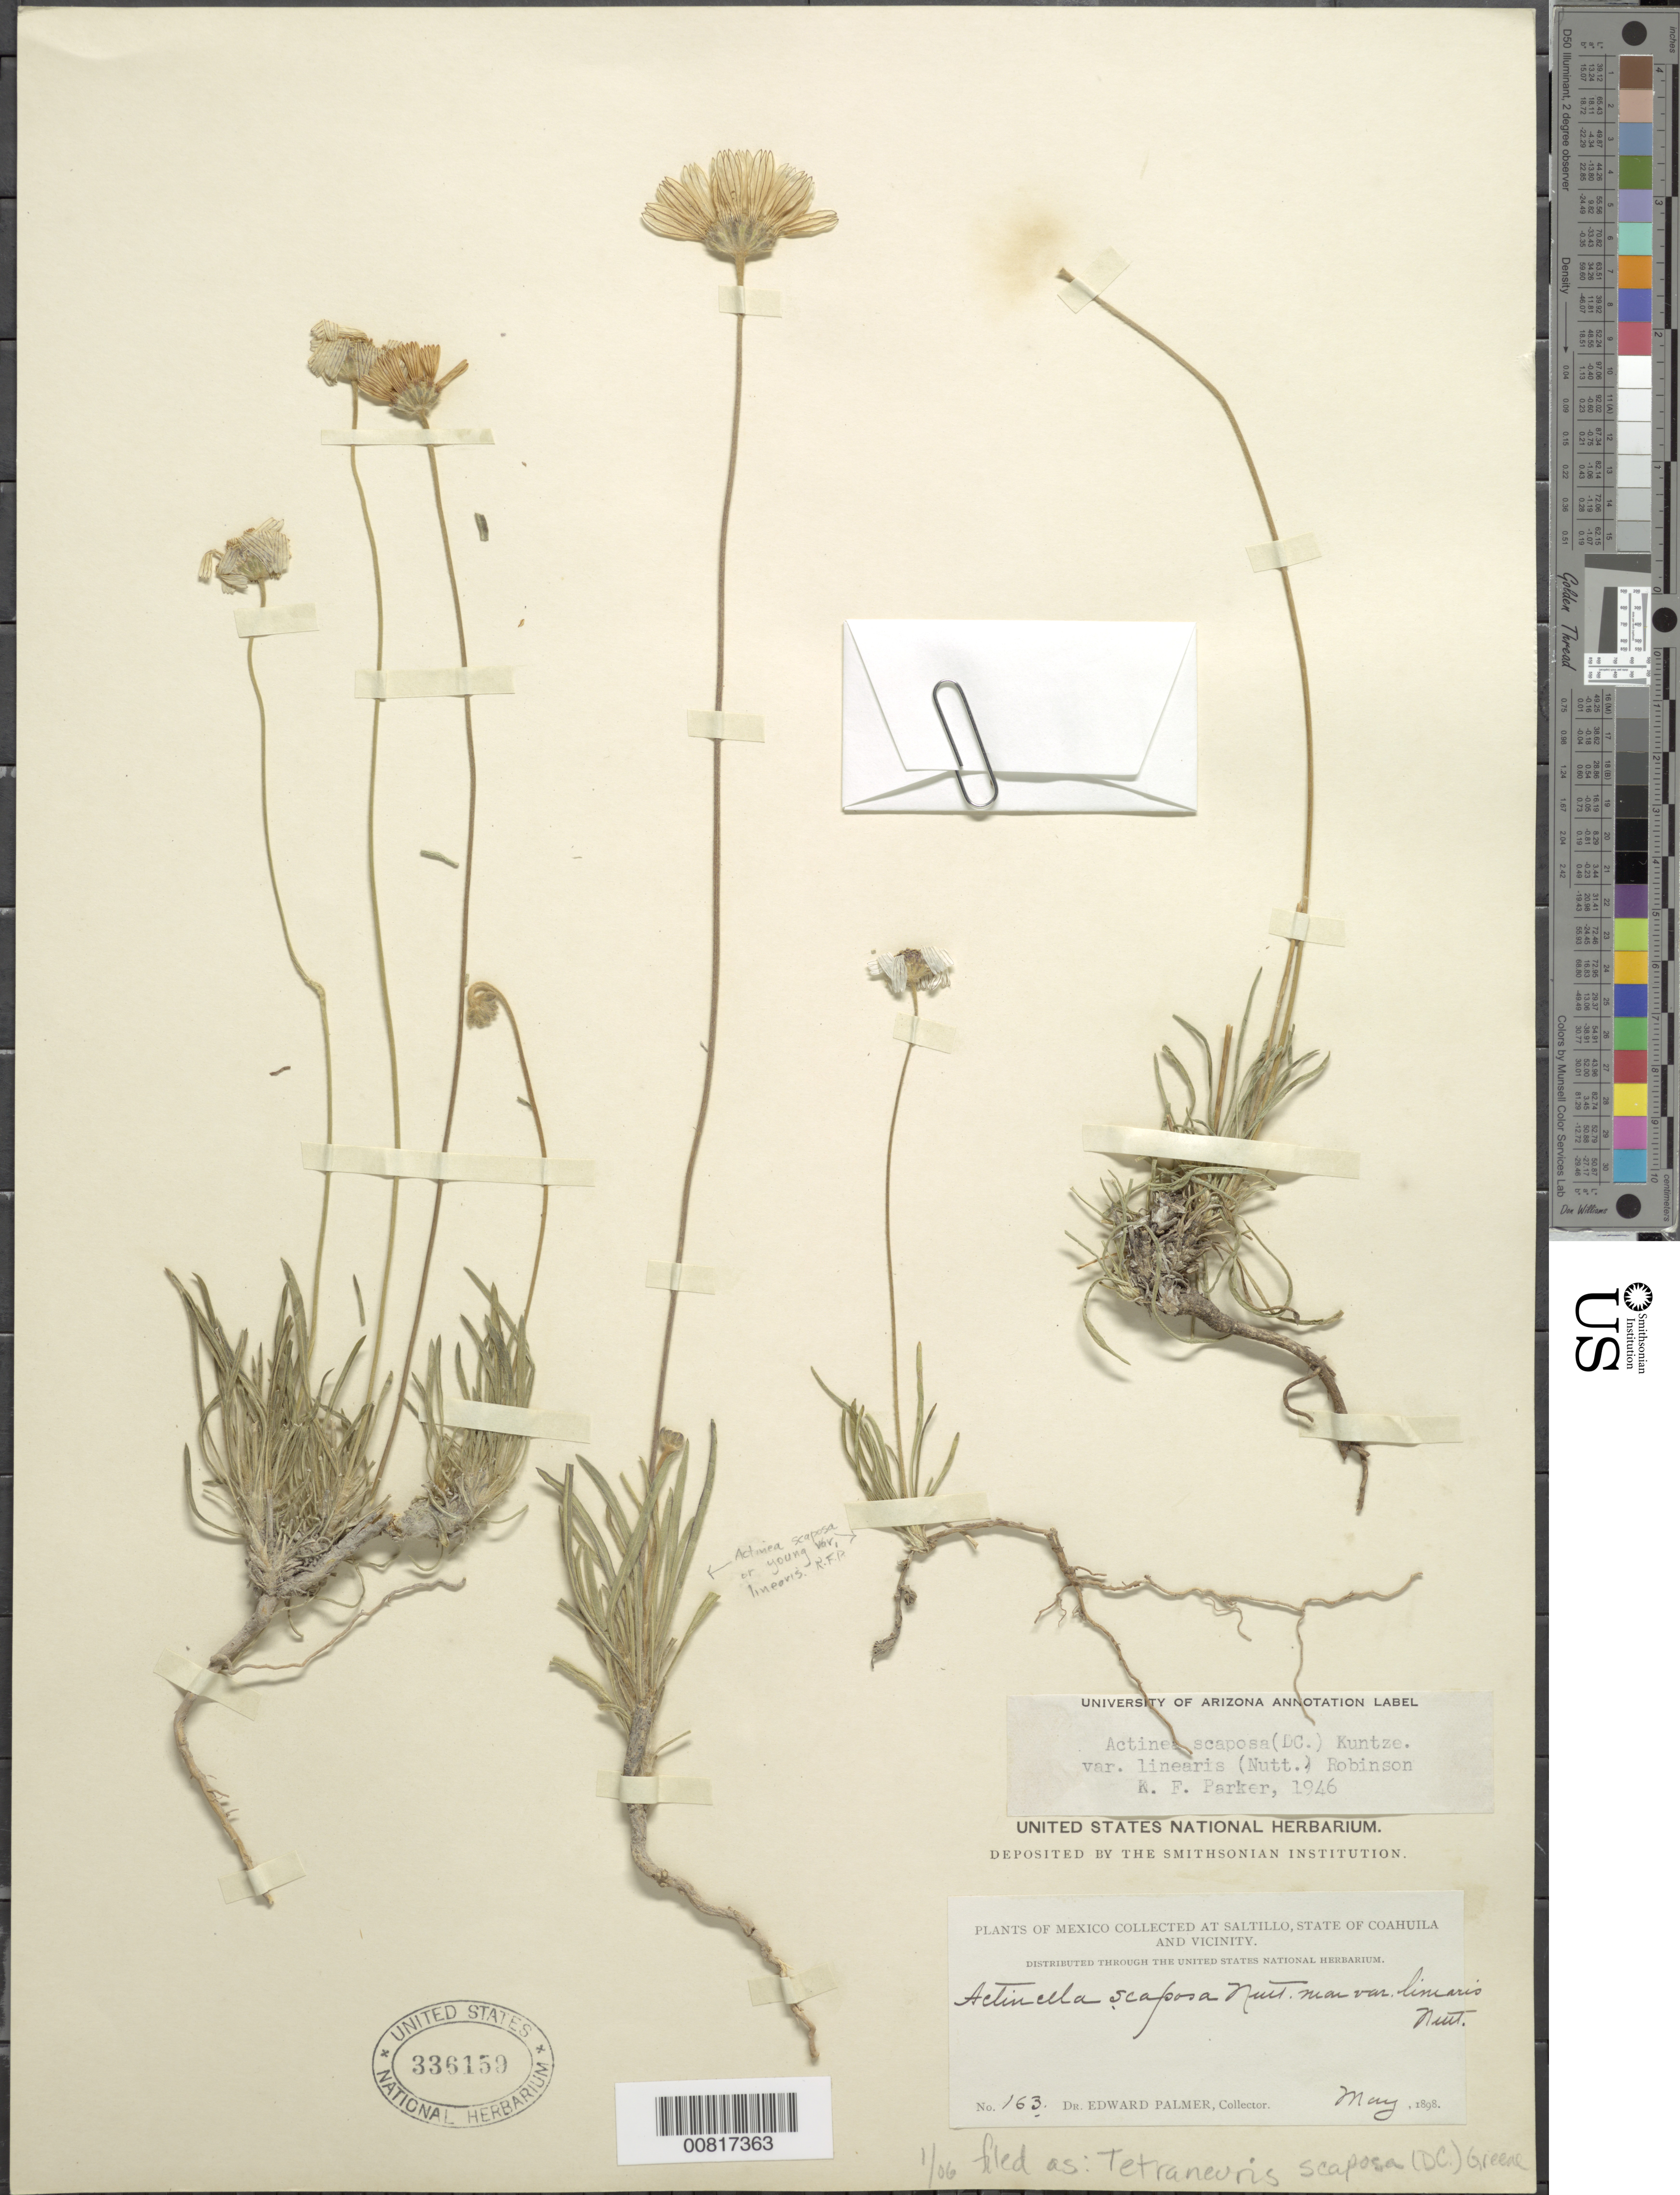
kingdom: Plantae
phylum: Tracheophyta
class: Magnoliopsida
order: Asterales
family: Asteraceae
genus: Tetraneuris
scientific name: Tetraneuris scaposa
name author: (DC.) Greene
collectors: E. Palmer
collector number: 163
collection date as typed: May 1898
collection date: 1898-05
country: Mexico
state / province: Coahuila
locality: Saltillo, Coahuila and vicinity.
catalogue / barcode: US 336159